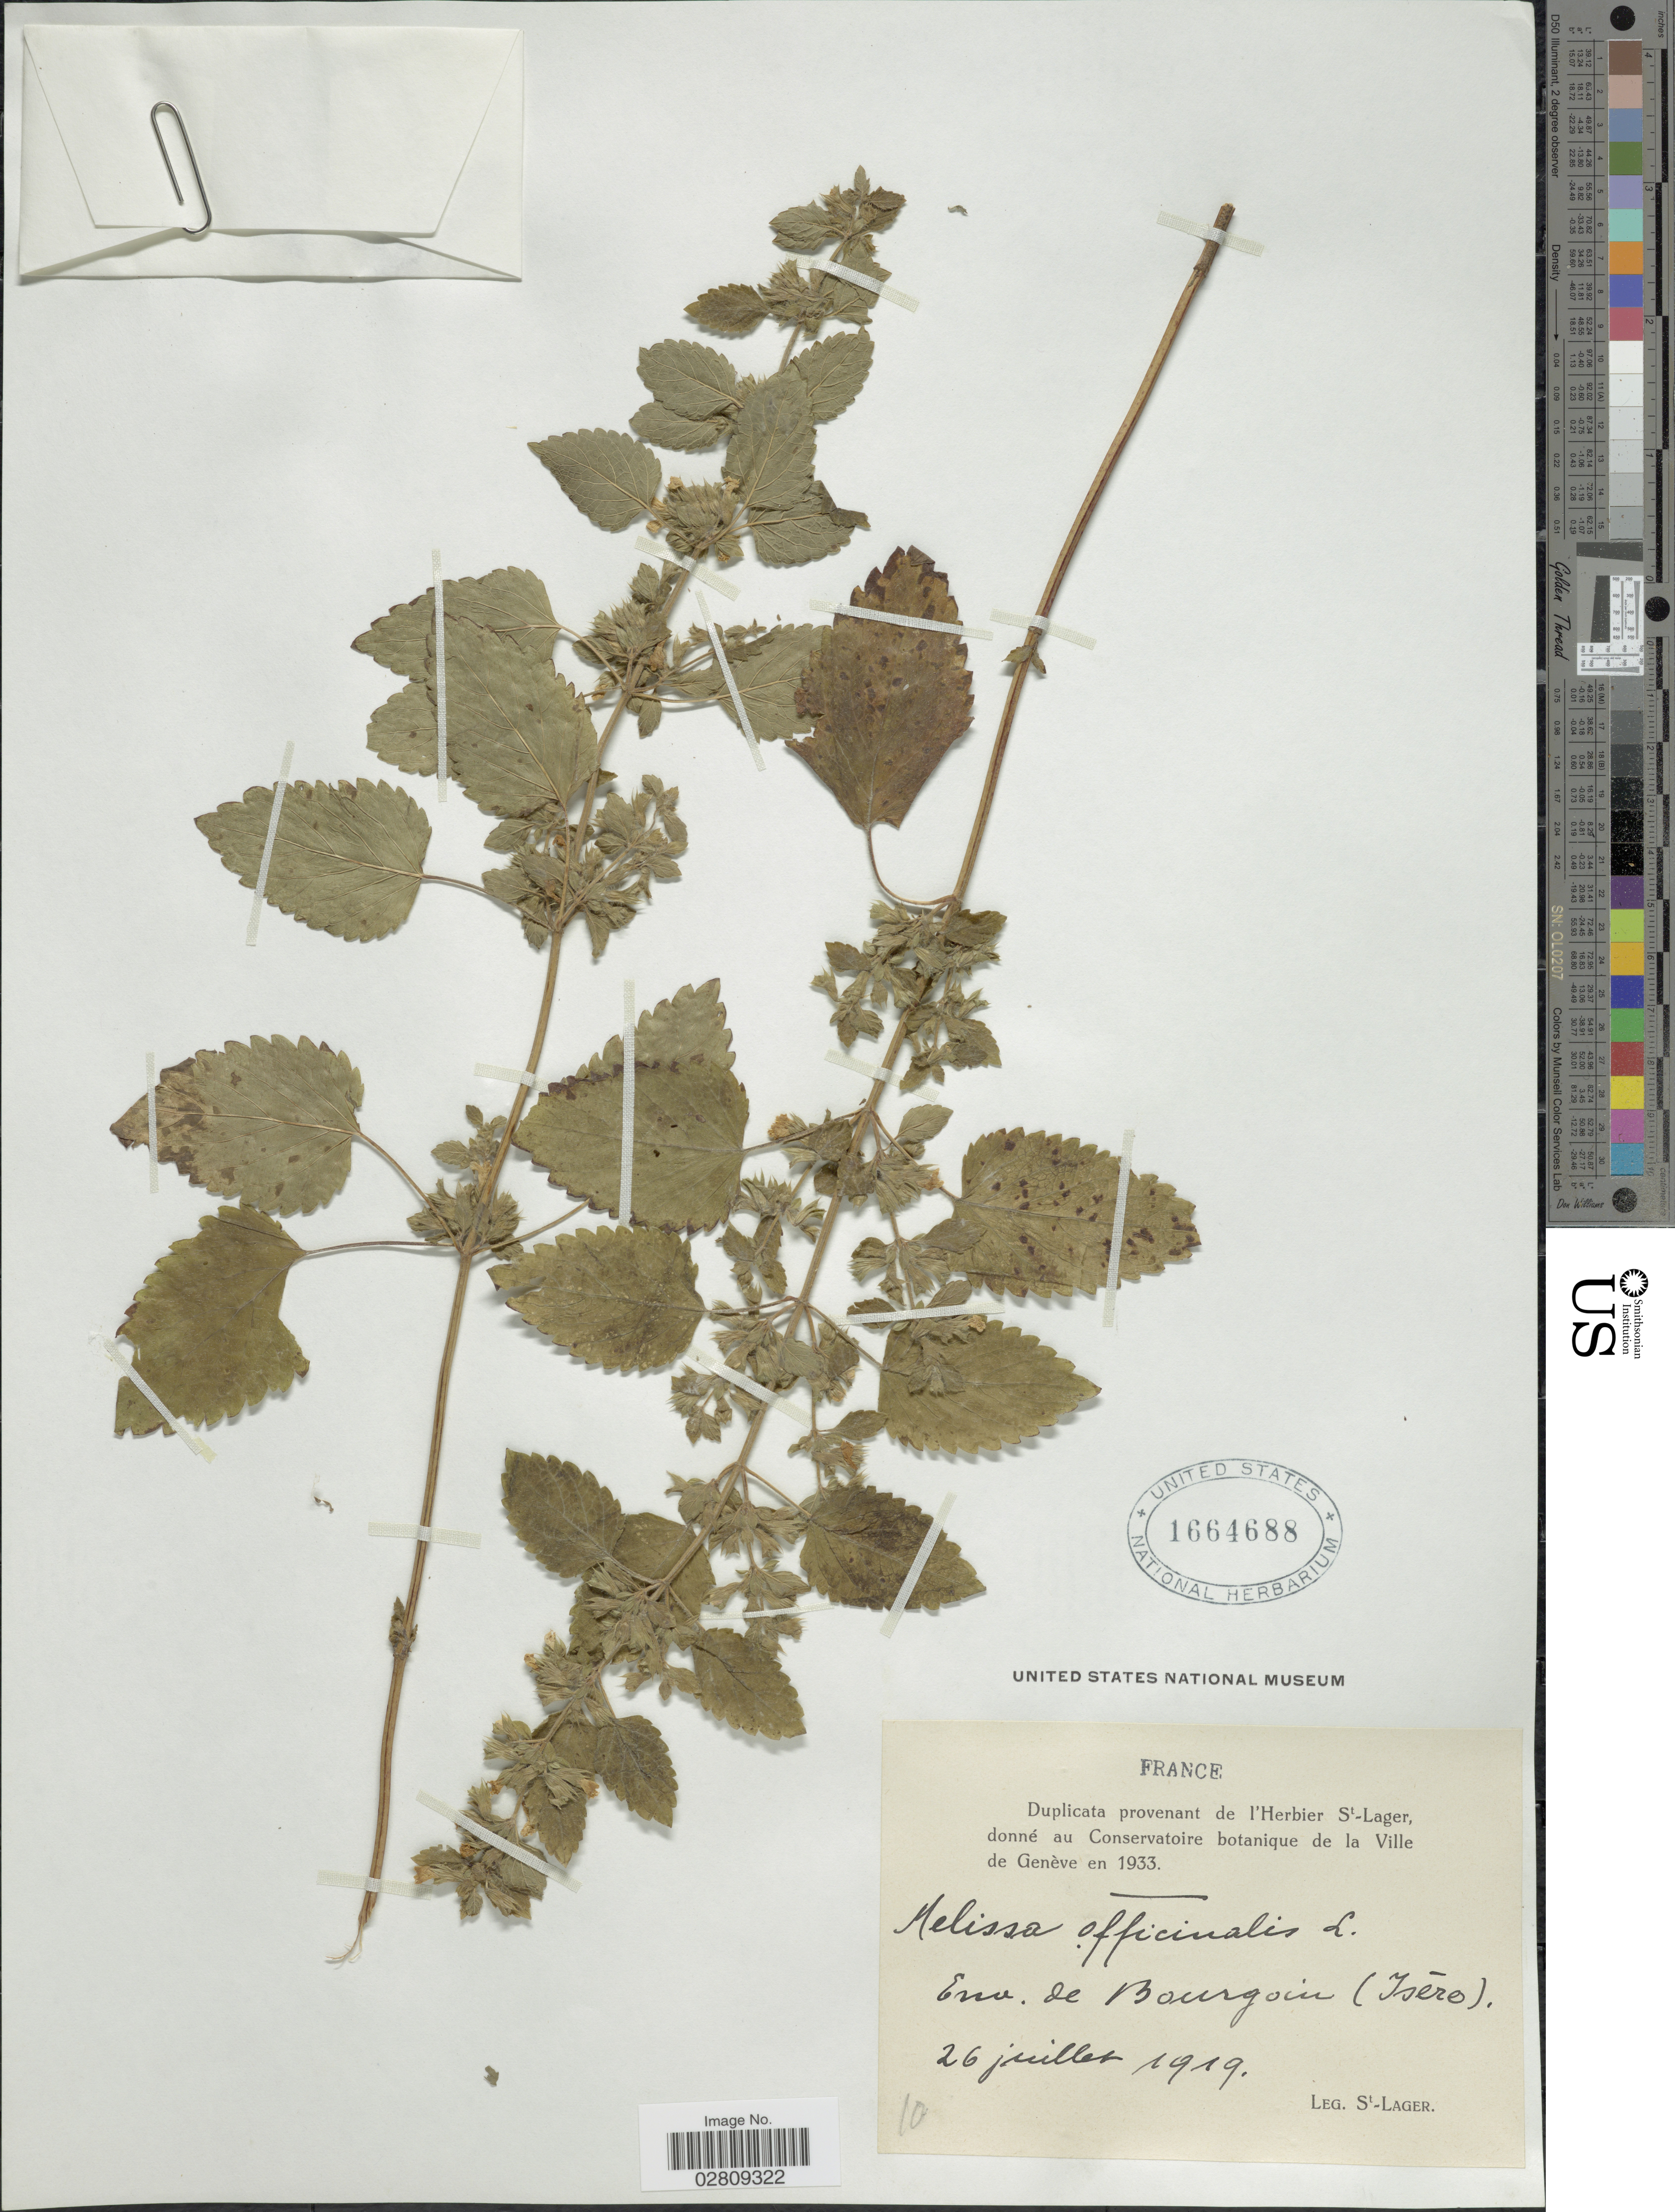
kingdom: Plantae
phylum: Tracheophyta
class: Magnoliopsida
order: Lamiales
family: Lamiaceae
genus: Melissa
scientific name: Melissa officinalis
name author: L.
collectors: -. St. Lager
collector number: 10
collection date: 1919-07-26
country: France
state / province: Bourgogne-Franche-Comté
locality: Env. de Bourgoin (Iséro).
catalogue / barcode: US 1664688